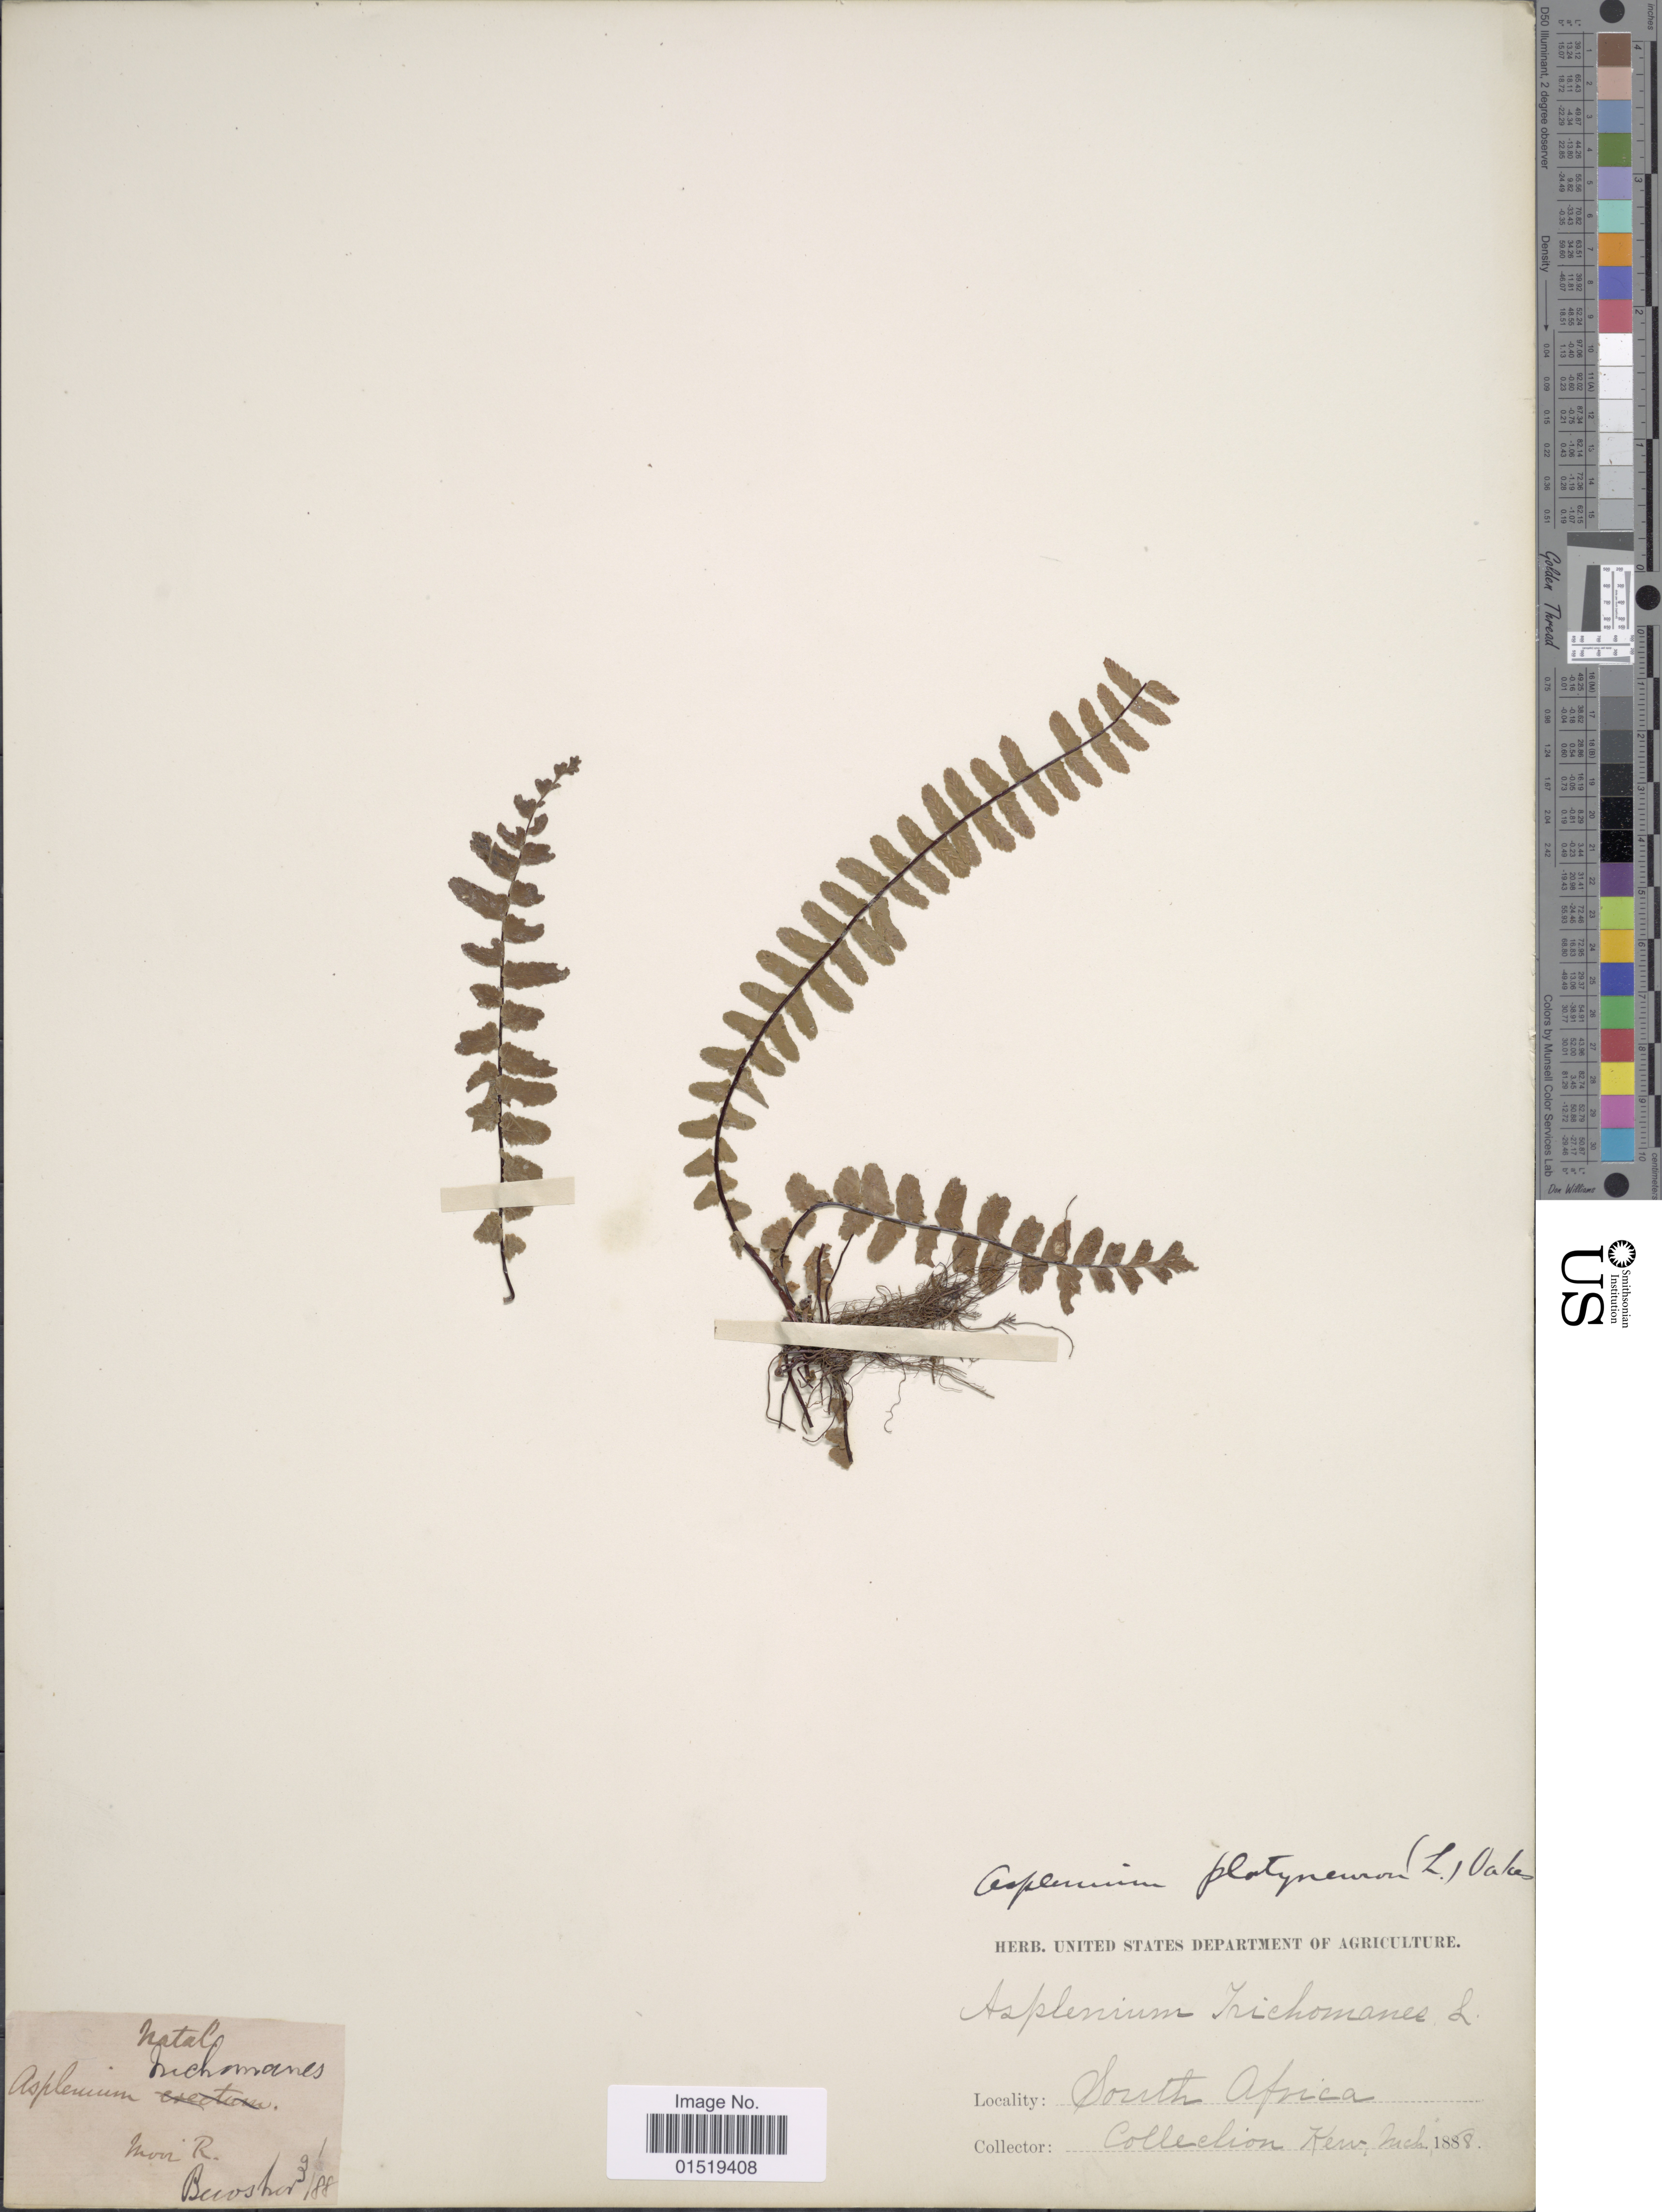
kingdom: Plantae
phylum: Tracheophyta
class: Polypodiopsida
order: Polypodiales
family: Aspleniaceae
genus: Asplenium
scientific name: Asplenium platyneuron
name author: (L.) Britton, Stearns & Poggenb.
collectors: Bewsher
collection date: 1888-03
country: South Africa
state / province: KwaZulu-Natal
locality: Natal.